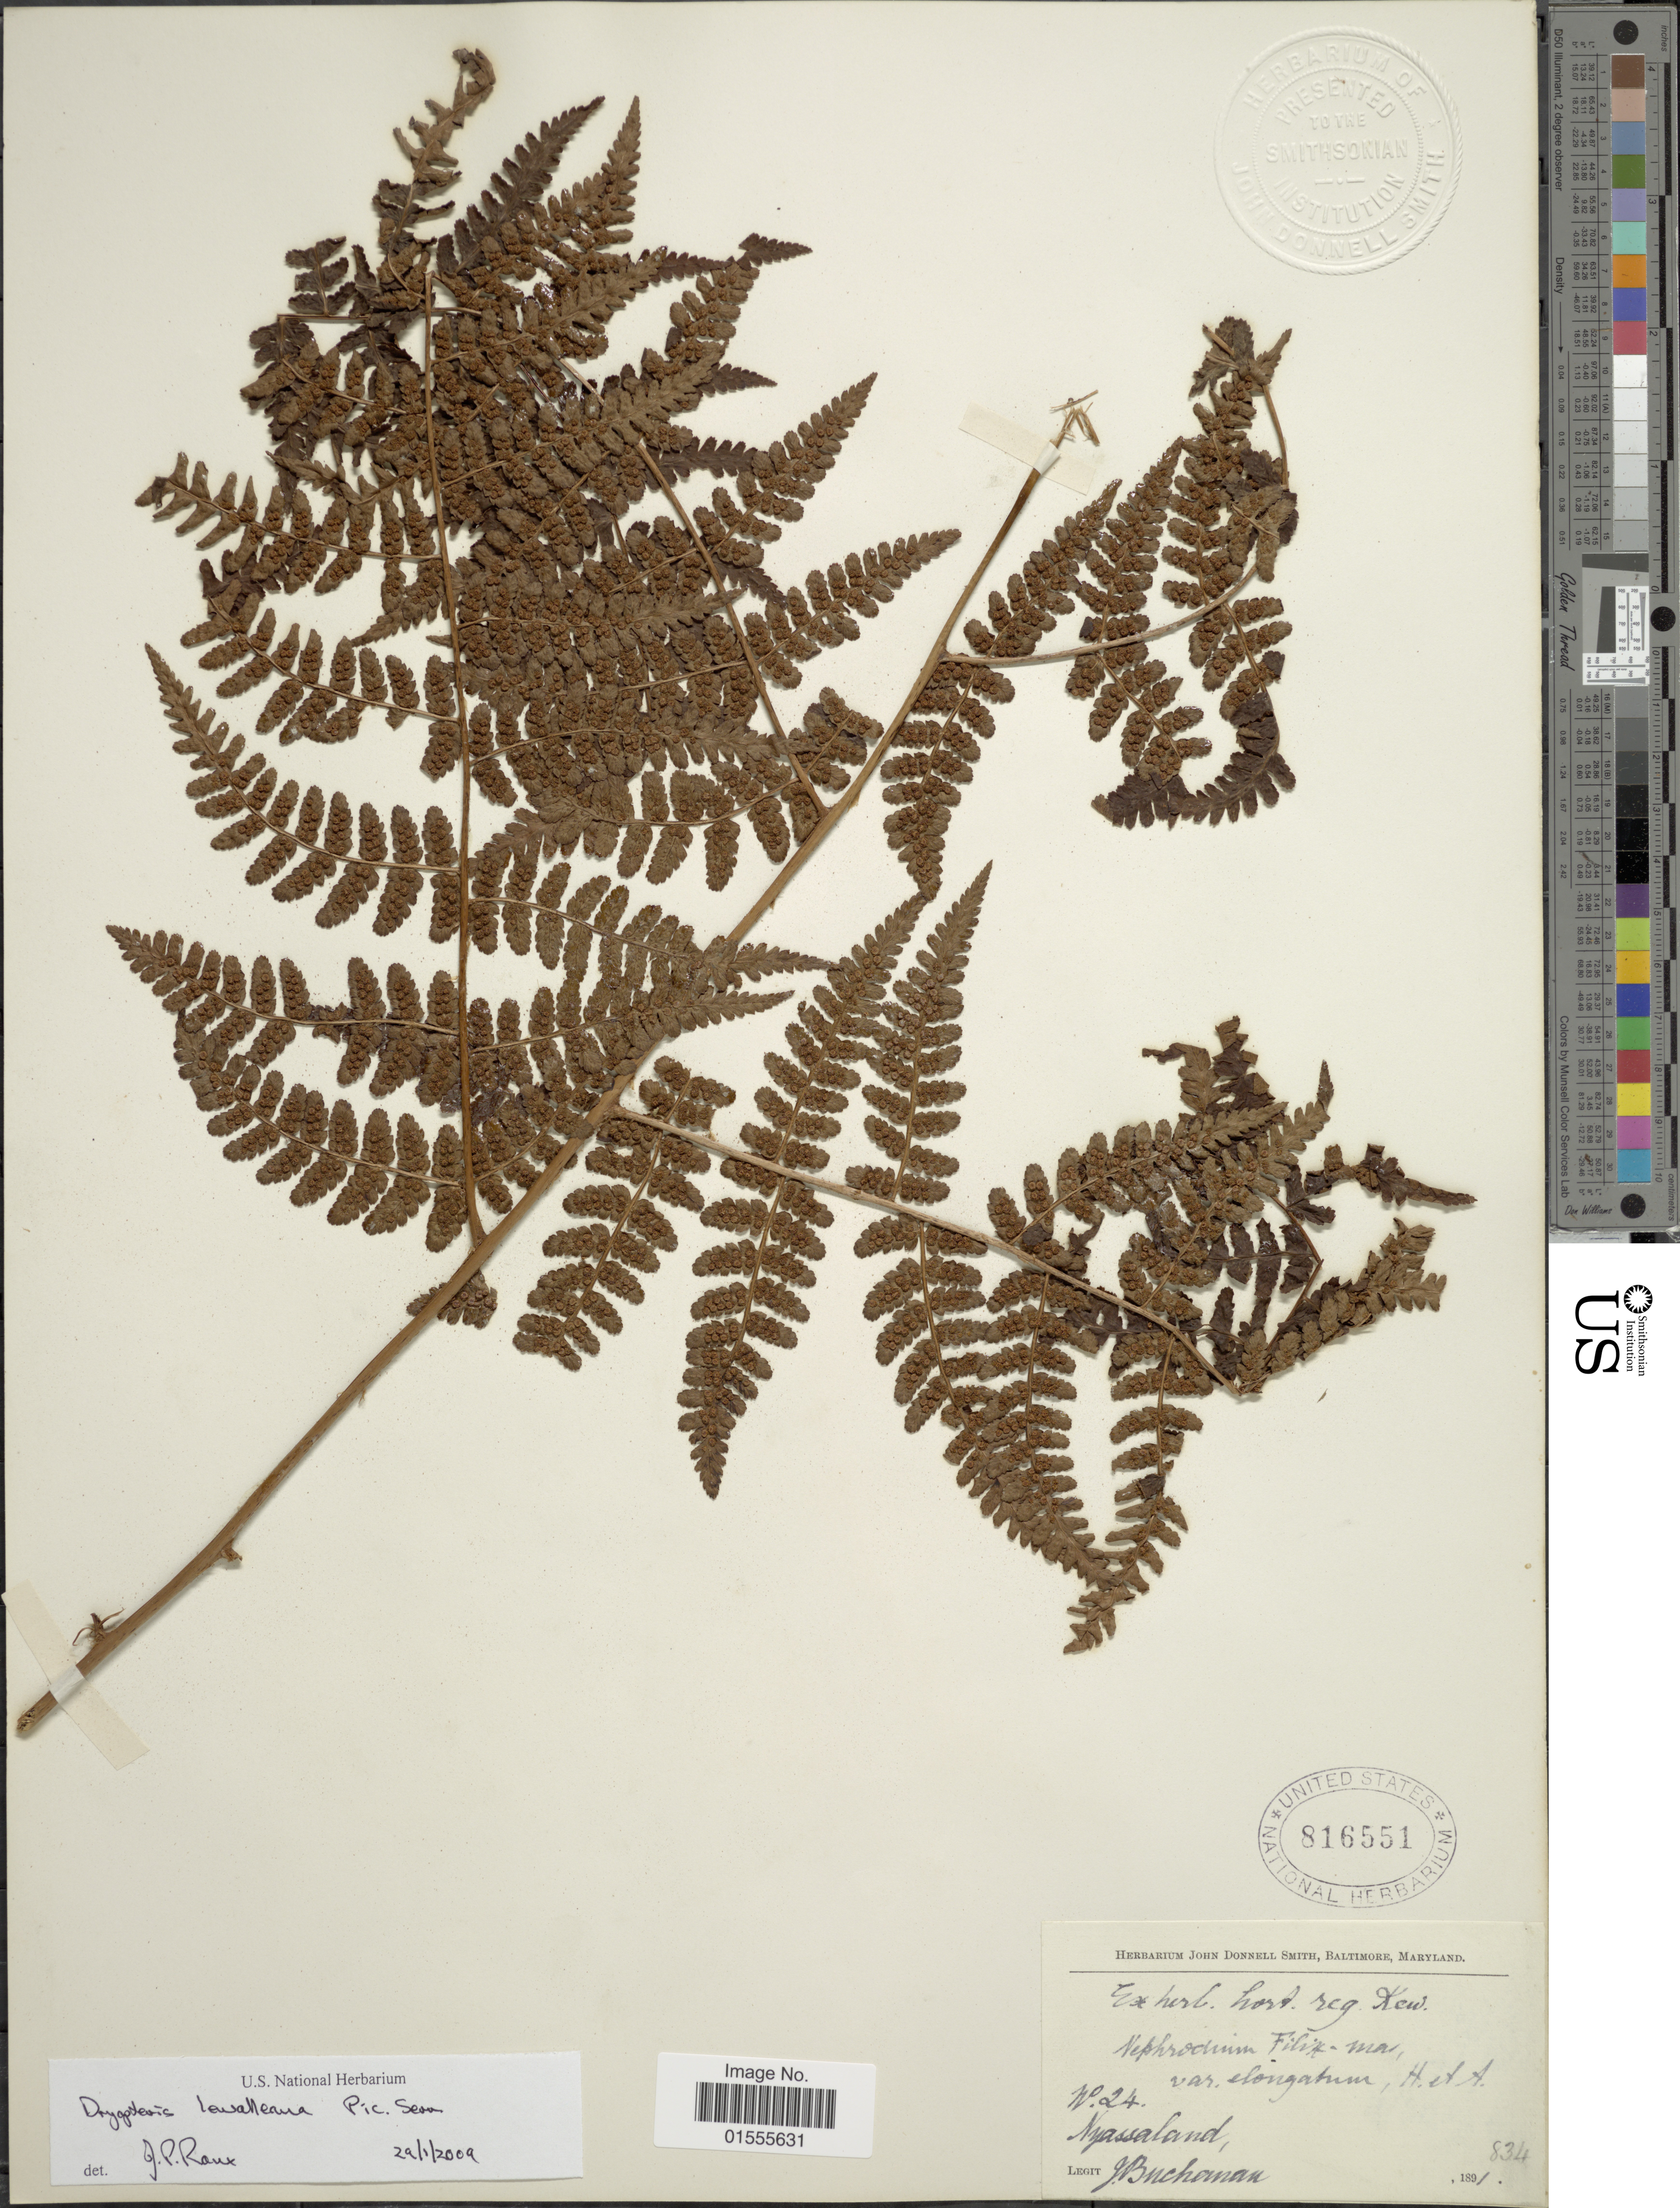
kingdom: Plantae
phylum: Tracheophyta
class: Polypodiopsida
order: Polypodiales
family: Dryopteridaceae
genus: Dryopteris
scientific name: Dryopteris lewalleana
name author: Pic. Serm.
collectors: J. Buchanan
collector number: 24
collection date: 1891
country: Malawi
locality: Nyassa Land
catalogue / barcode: US 816551